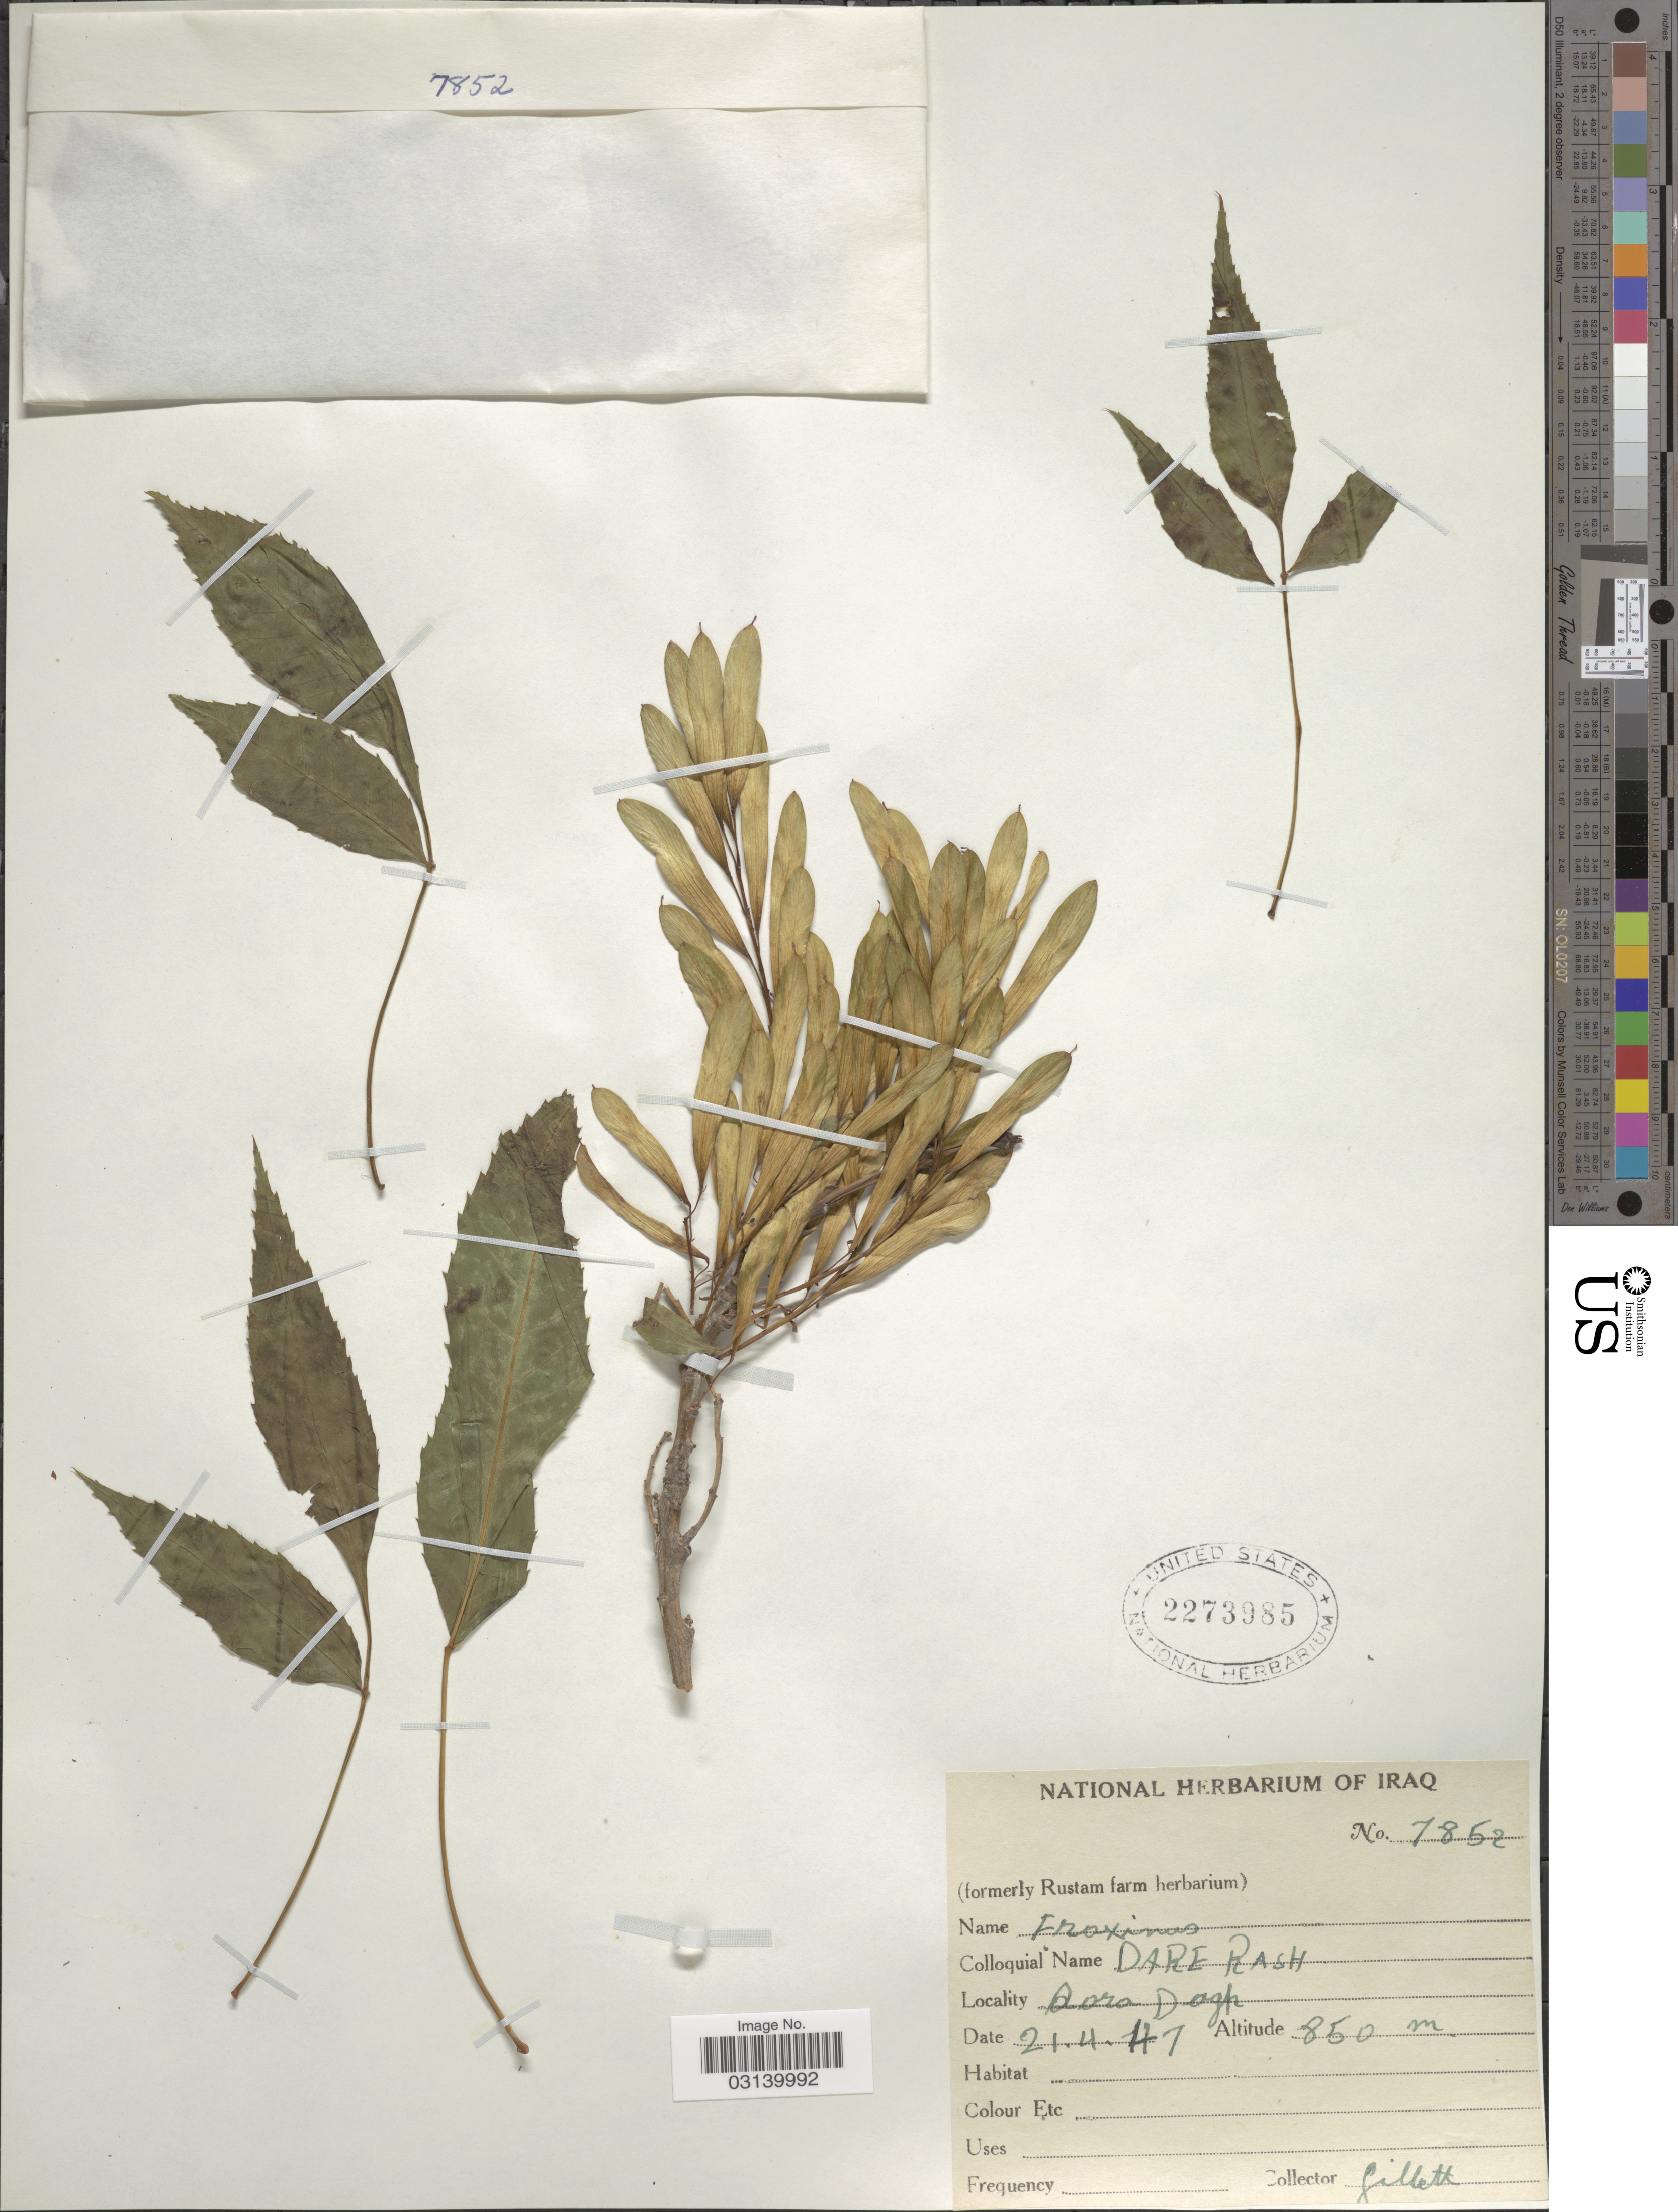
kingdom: Plantae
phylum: Tracheophyta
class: Magnoliopsida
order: Lamiales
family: Oleaceae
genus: Fraxinus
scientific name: Fraxinus sp.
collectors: Gillett, --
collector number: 7852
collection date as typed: Transcribed d/m/y: 21/4/47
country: Iraq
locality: Dora Dagh.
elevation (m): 850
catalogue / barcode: US 2273985